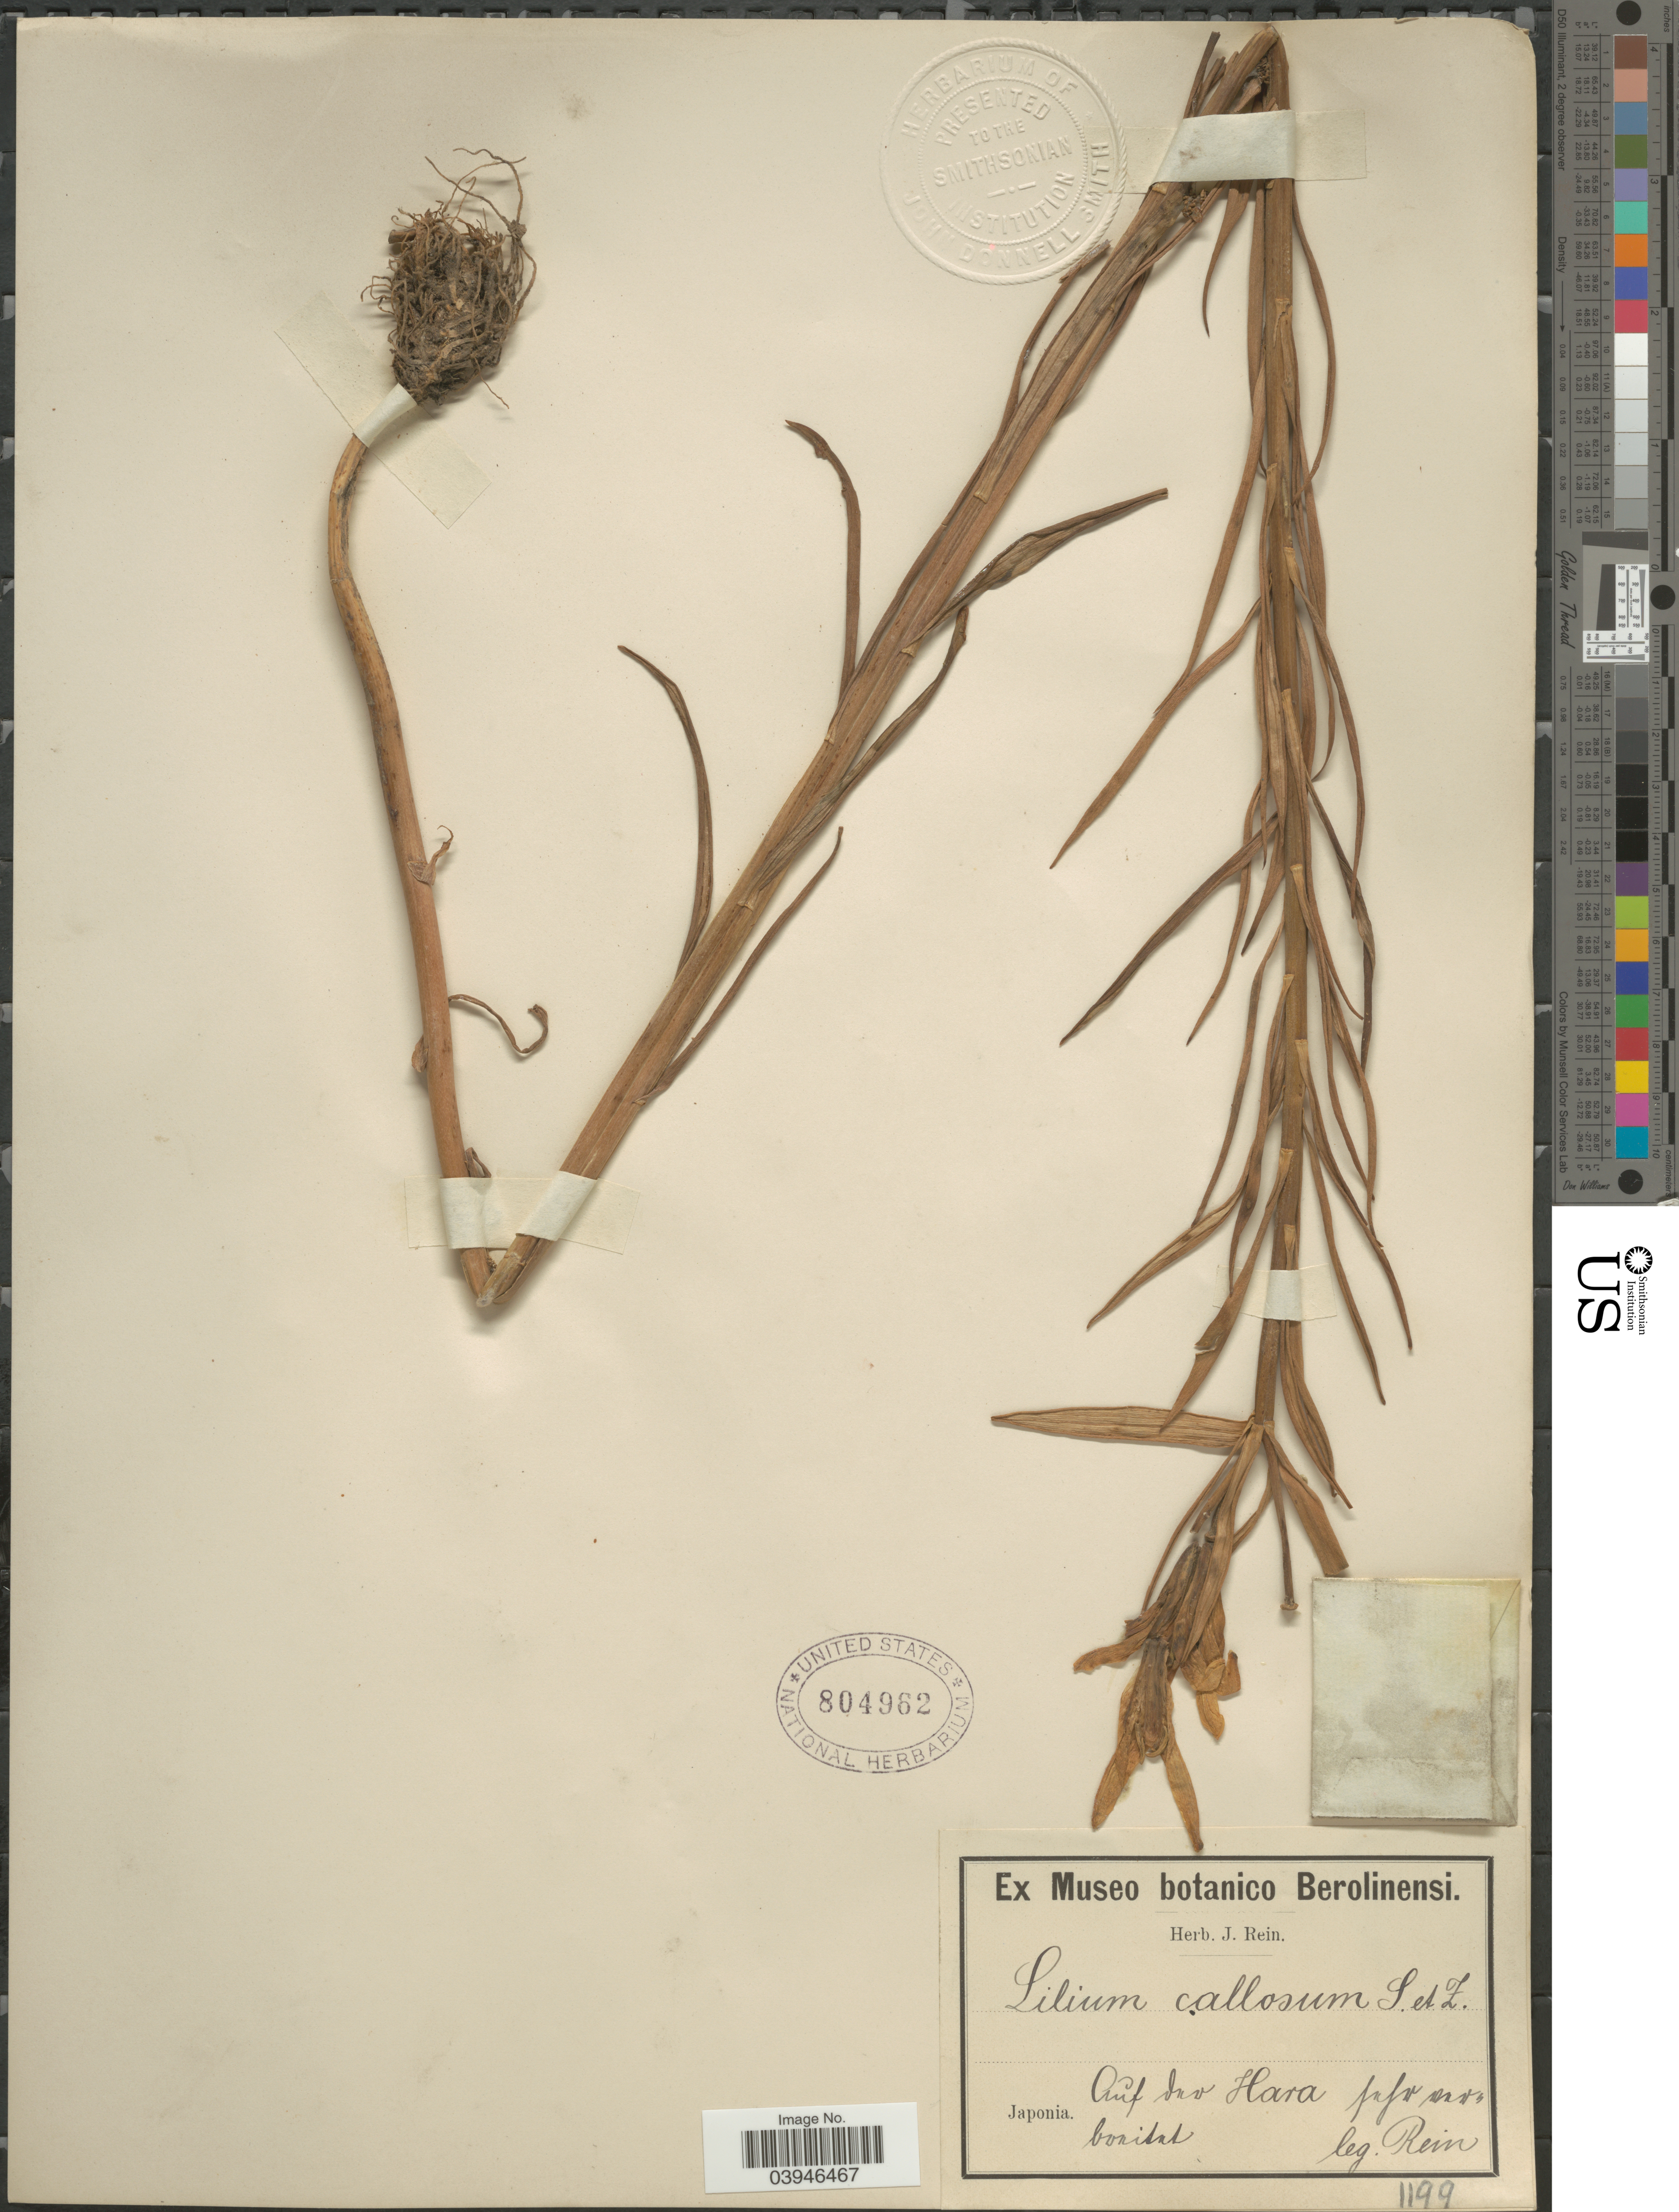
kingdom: Plantae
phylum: Tracheophyta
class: Liliopsida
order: Liliales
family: Liliaceae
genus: Lilium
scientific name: Lilium callosum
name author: Siebold & Zucc.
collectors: J. Rein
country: Japan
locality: Auf Ino Hara.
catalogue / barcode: US 804962